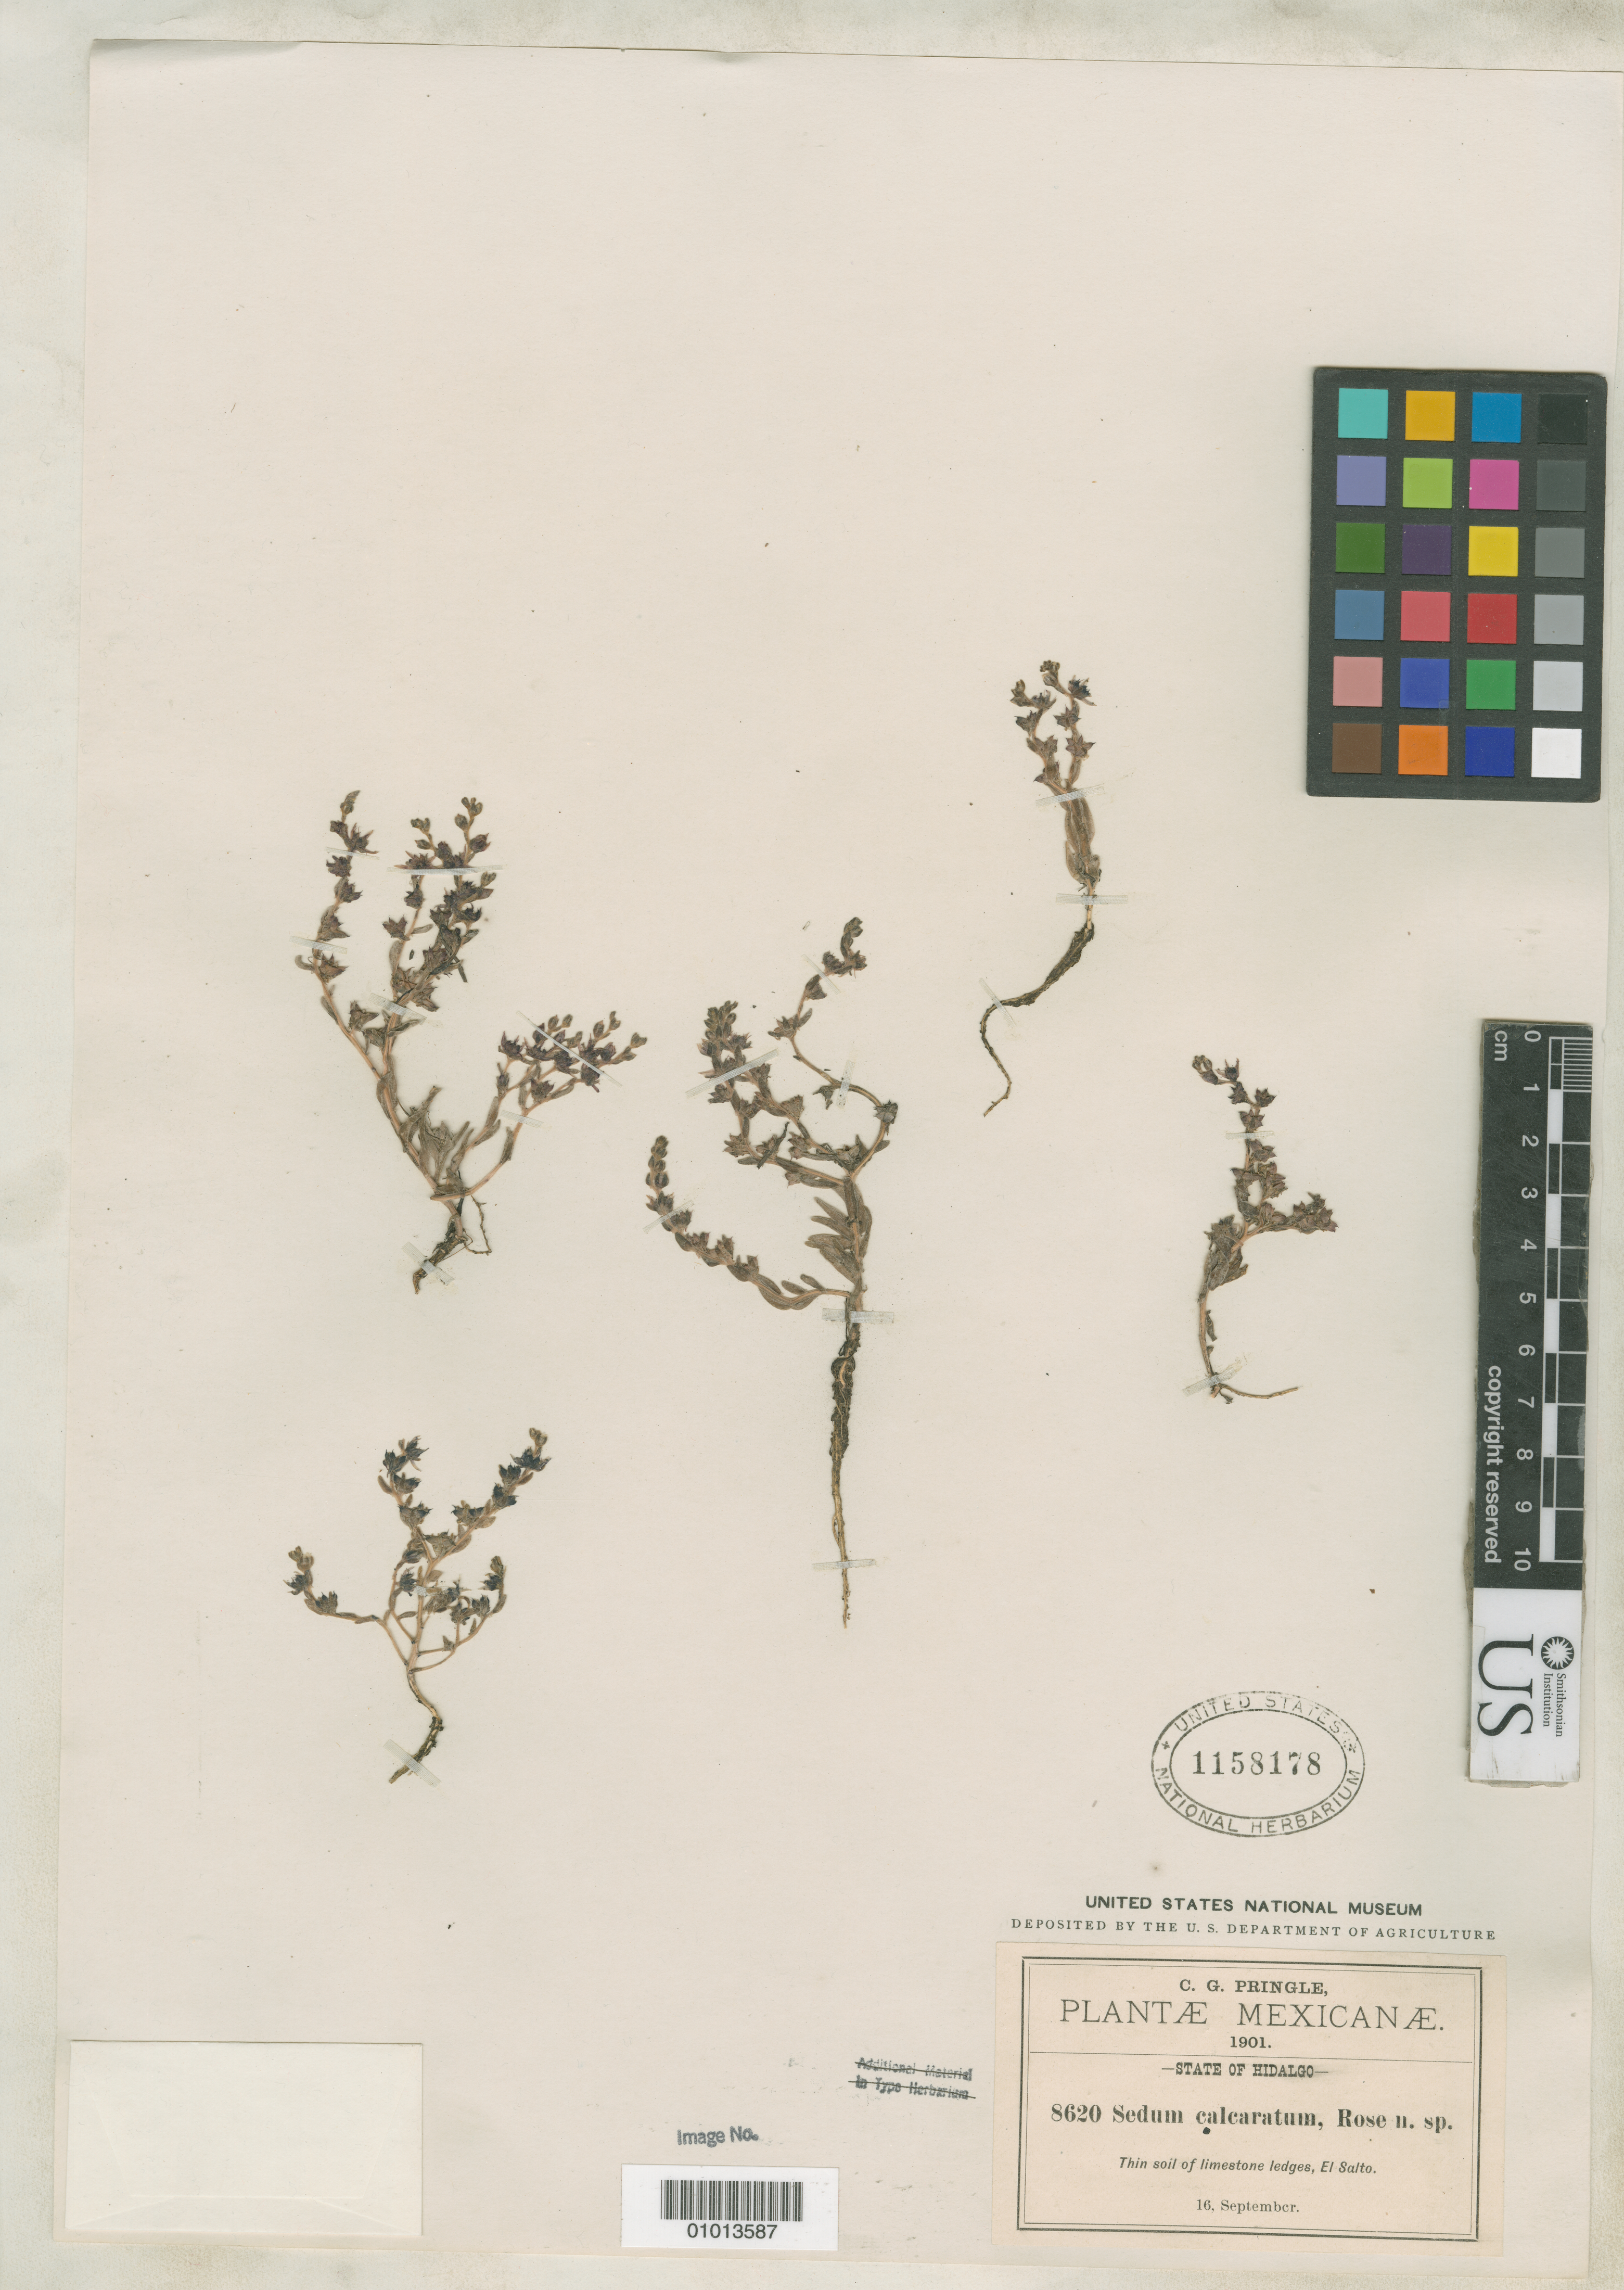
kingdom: Plantae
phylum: Tracheophyta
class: Magnoliopsida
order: Saxifragales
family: Crassulaceae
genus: Sedum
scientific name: Sedum calcaratum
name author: Rose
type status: Isotype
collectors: C. G. Pringle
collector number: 8620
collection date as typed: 16 Sep 1901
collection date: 1901-09-16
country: Mexico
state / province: Hidalgo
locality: Thin soil of limestone ledges, El Salto.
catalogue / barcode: US 1158178